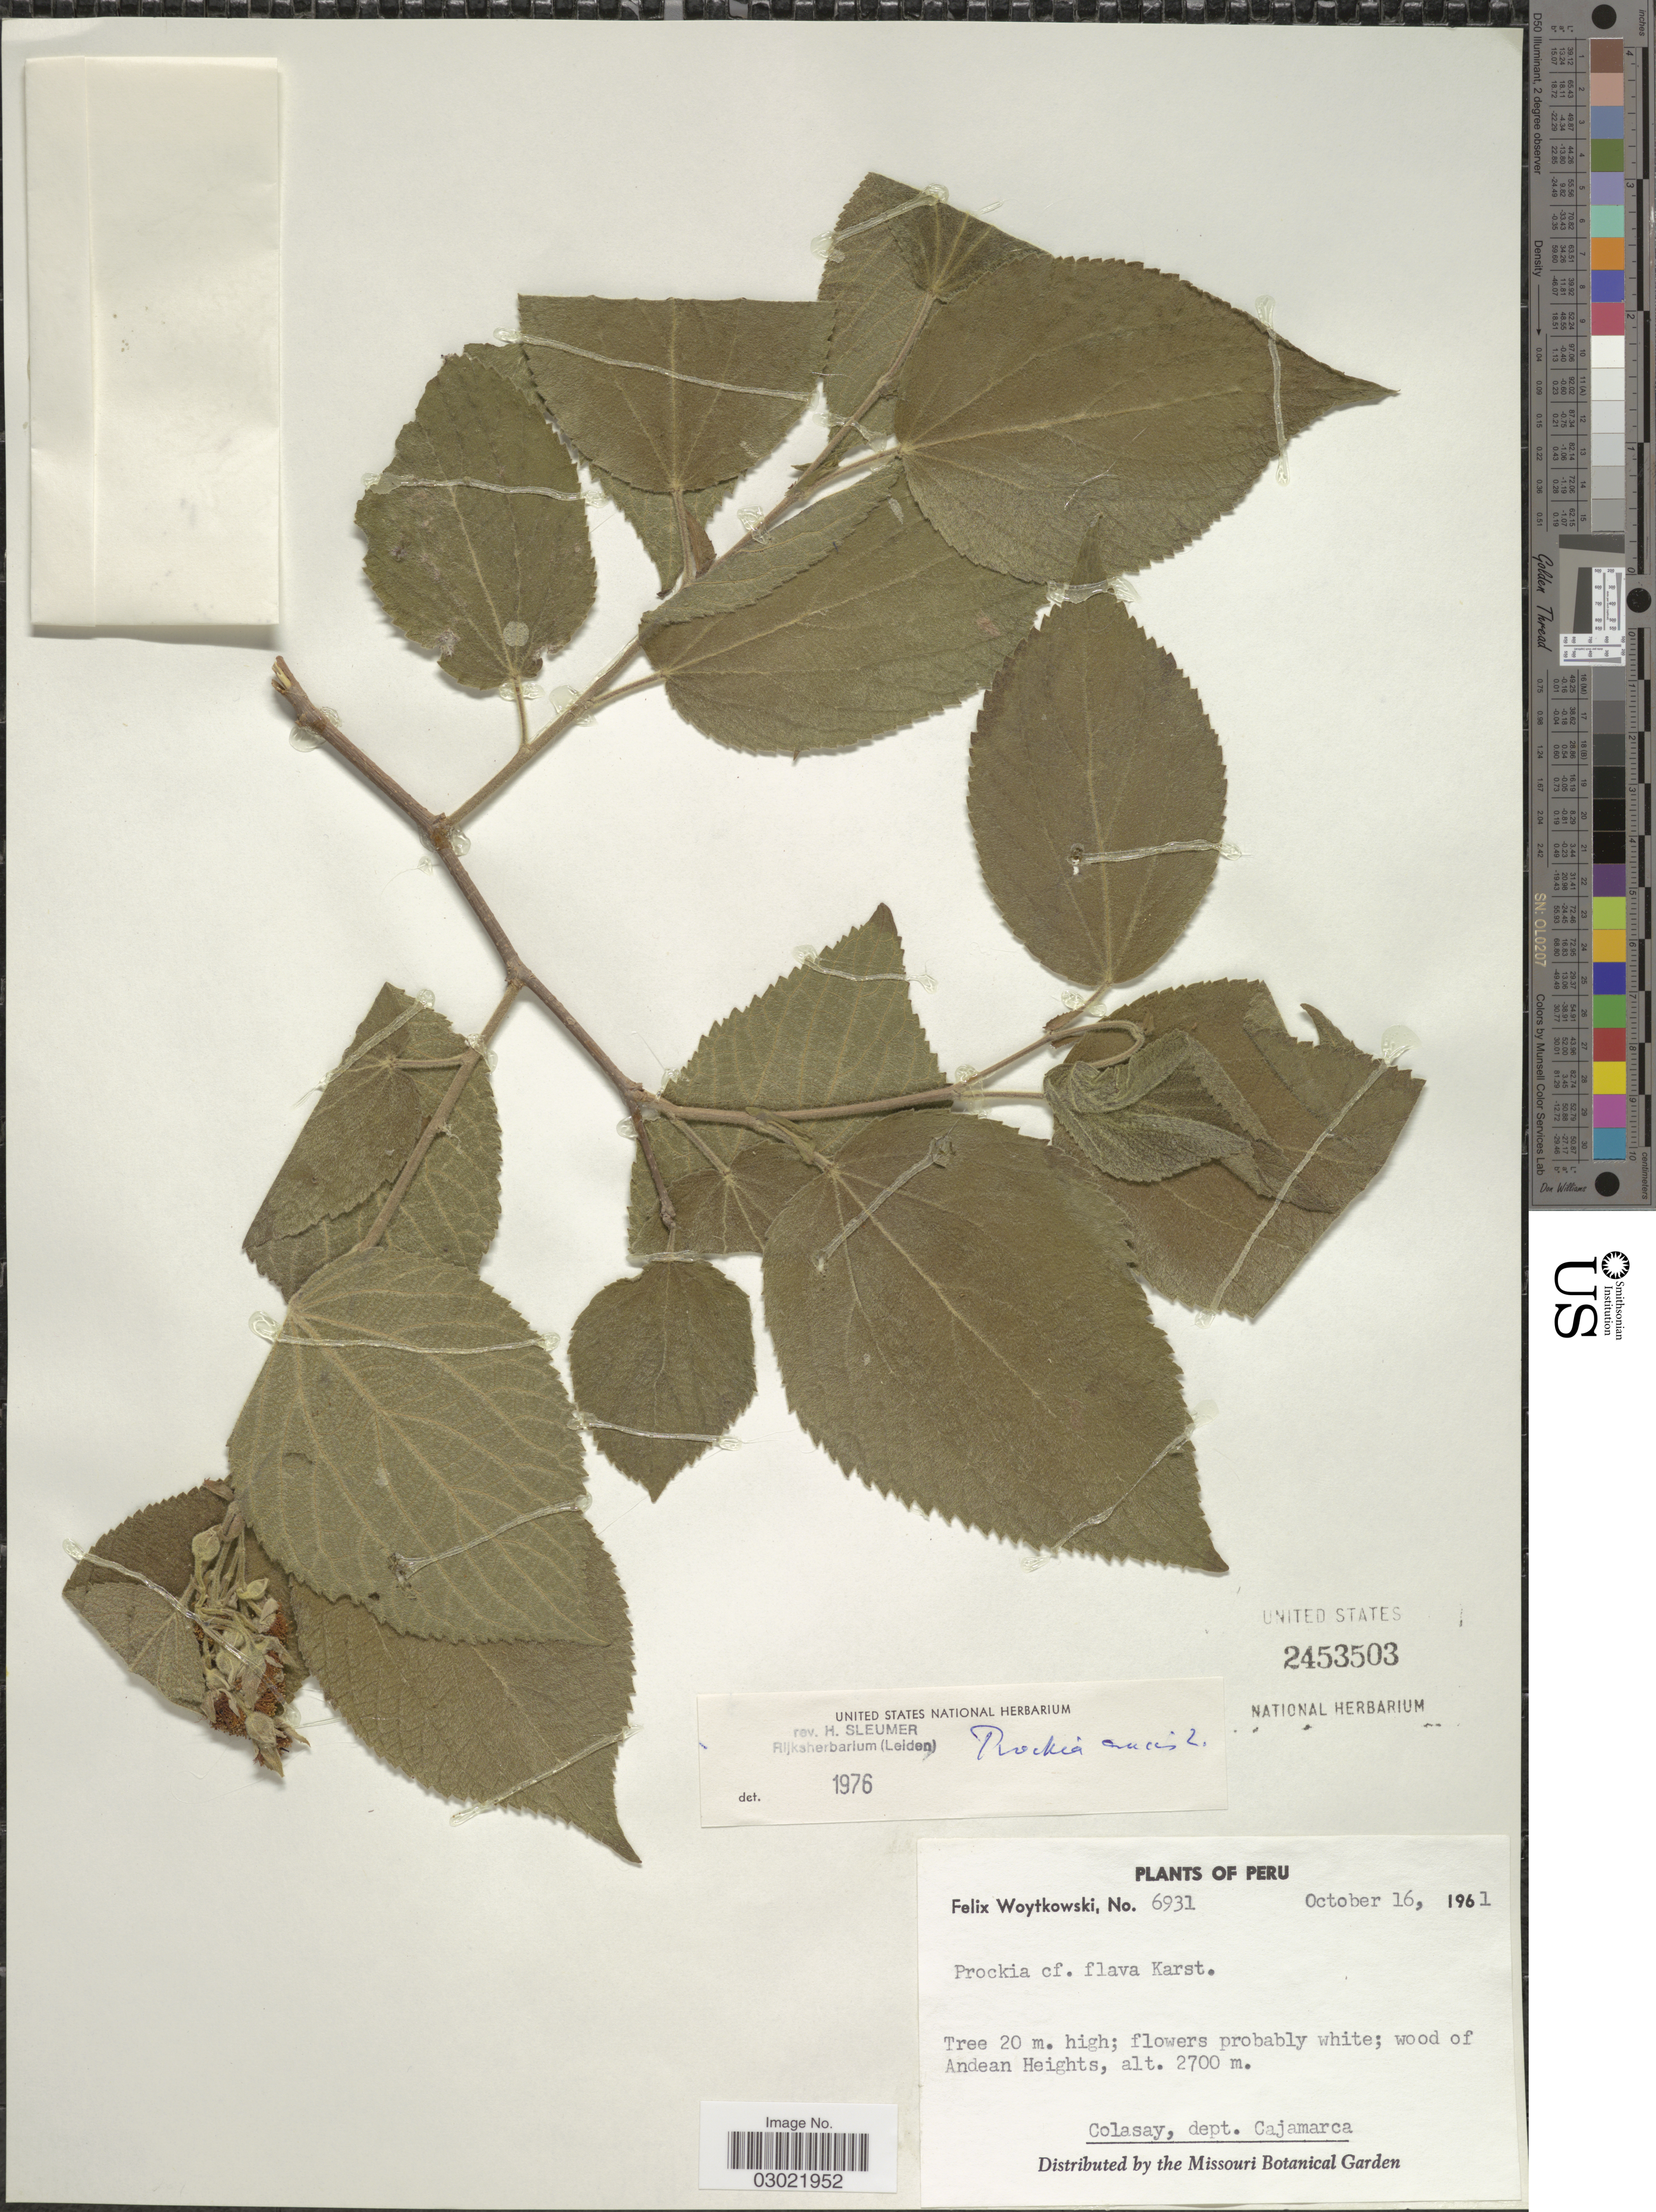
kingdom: Plantae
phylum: Tracheophyta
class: Magnoliopsida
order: Malpighiales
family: Salicaceae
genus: Prockia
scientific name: Prockia crucis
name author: P. Browne ex L.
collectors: F. Woytkowski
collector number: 6931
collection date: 1961-10-16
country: Peru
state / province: Cajamarca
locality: Wood of Andean Heights. Colasay, dept. Cajamarca.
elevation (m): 2700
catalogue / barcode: US 2453503